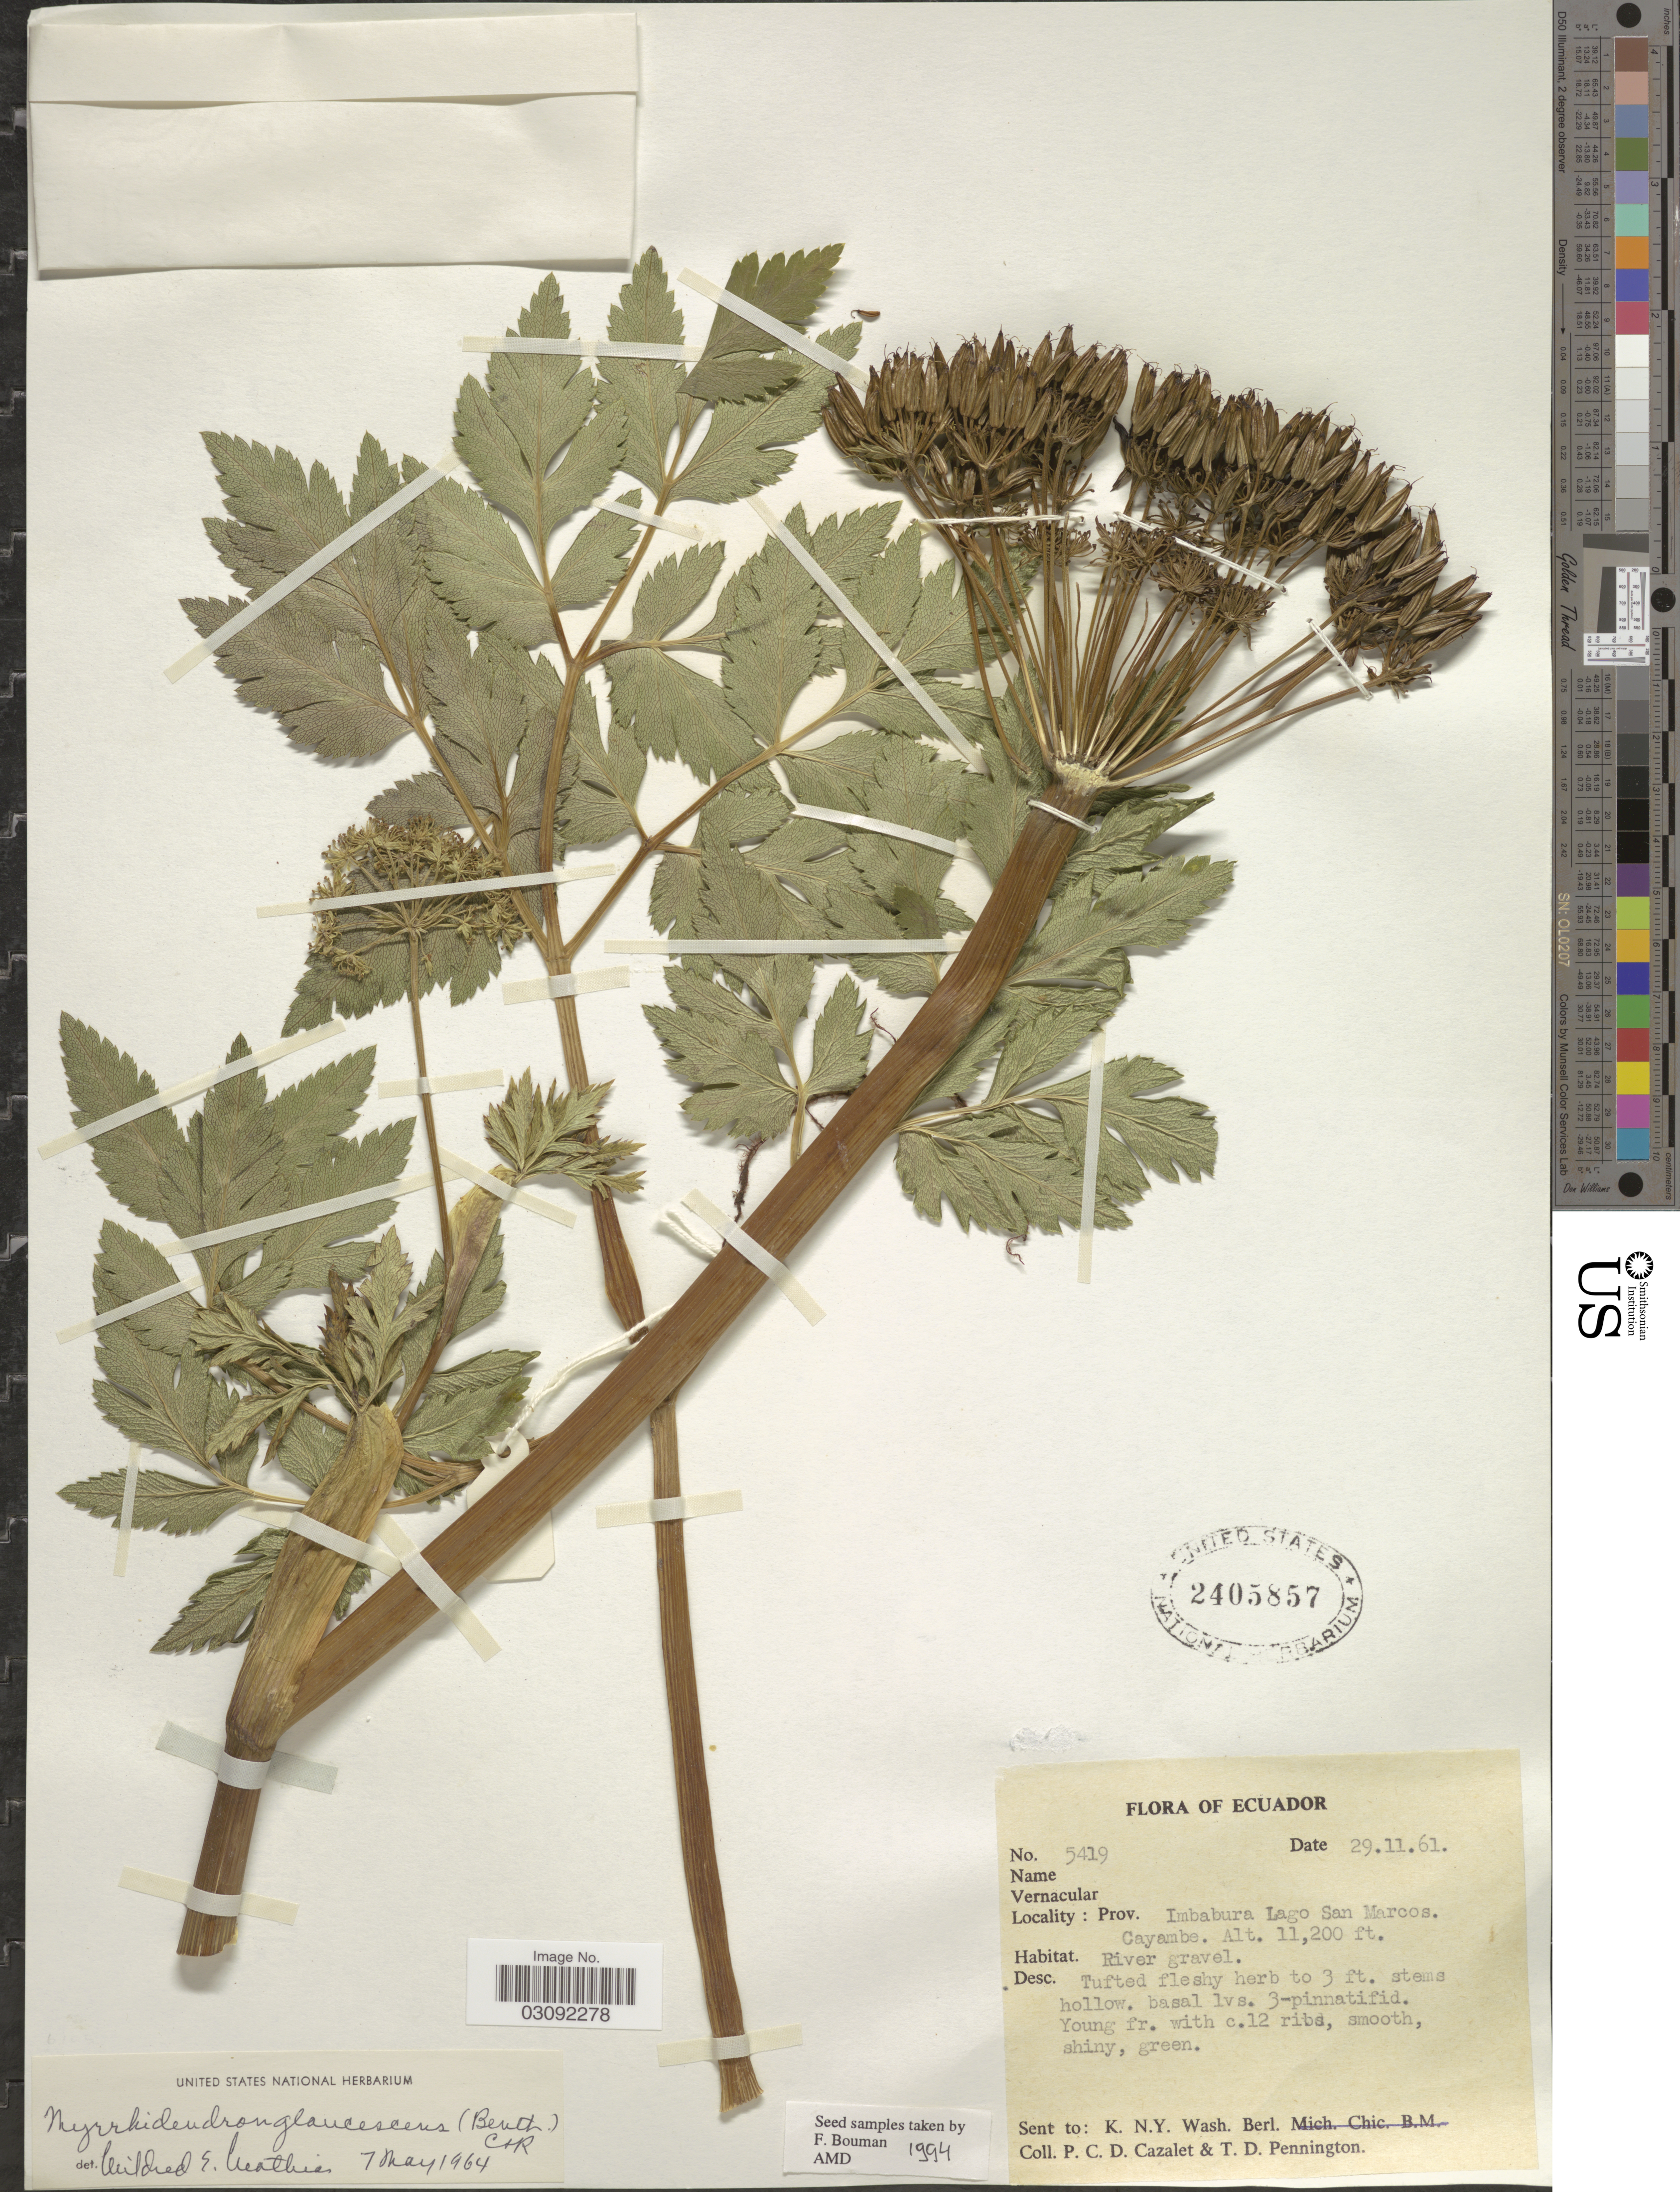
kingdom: Plantae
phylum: Tracheophyta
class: Magnoliopsida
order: Apiales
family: Apiaceae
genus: Myrrhidendron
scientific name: Myrrhidendron glaucescens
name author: (Benth.) J.M. Coult. & Rose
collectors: P. C. D. Cazalet & T. D. Pennington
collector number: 5419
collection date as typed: Transcribed d/m/y: 29/11/61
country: Ecuador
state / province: Imbabura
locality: Lago San Marcos. Cayambe.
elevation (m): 3414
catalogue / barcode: US 2405857